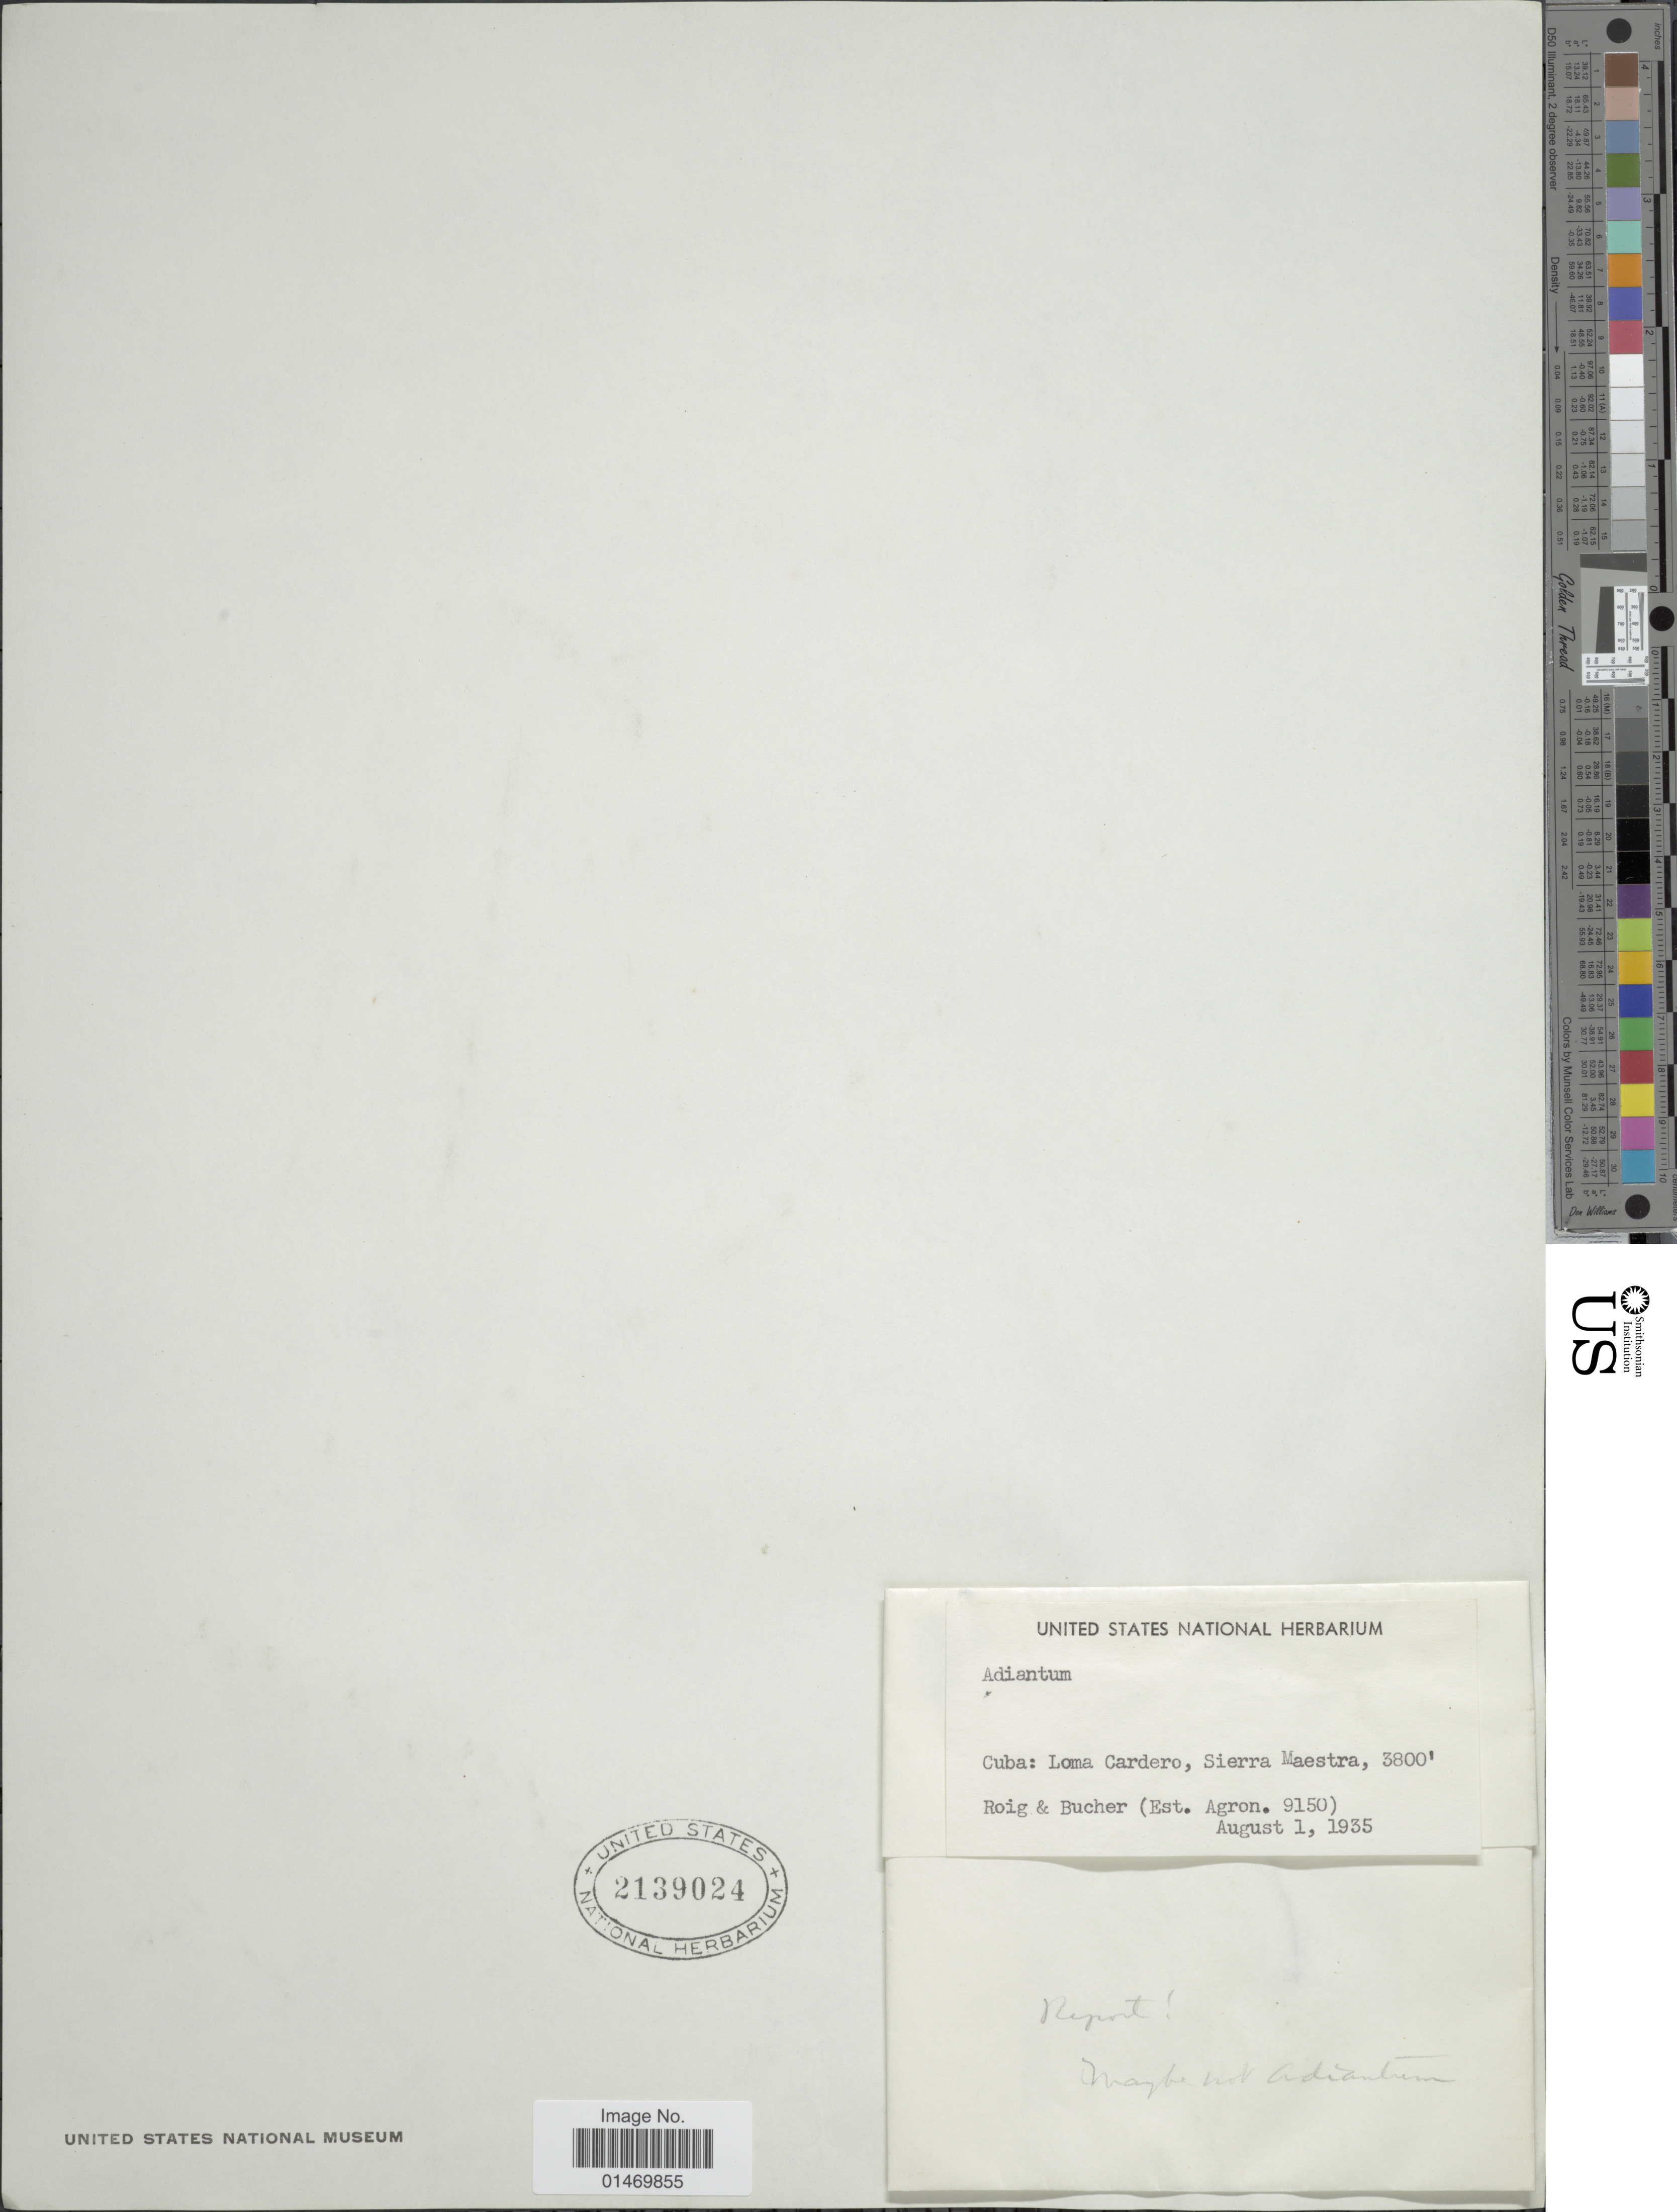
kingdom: Plantae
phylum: Tracheophyta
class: Polypodiopsida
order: Polypodiales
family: Pteridaceae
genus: Adiantum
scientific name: Adiantum sp.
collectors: Riog & Bucher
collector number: Est. Agron. 9150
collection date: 1935-08-01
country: Cuba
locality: Cuba, Loma Cardero, Sierra Maestra.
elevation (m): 1158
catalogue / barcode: US 2139024